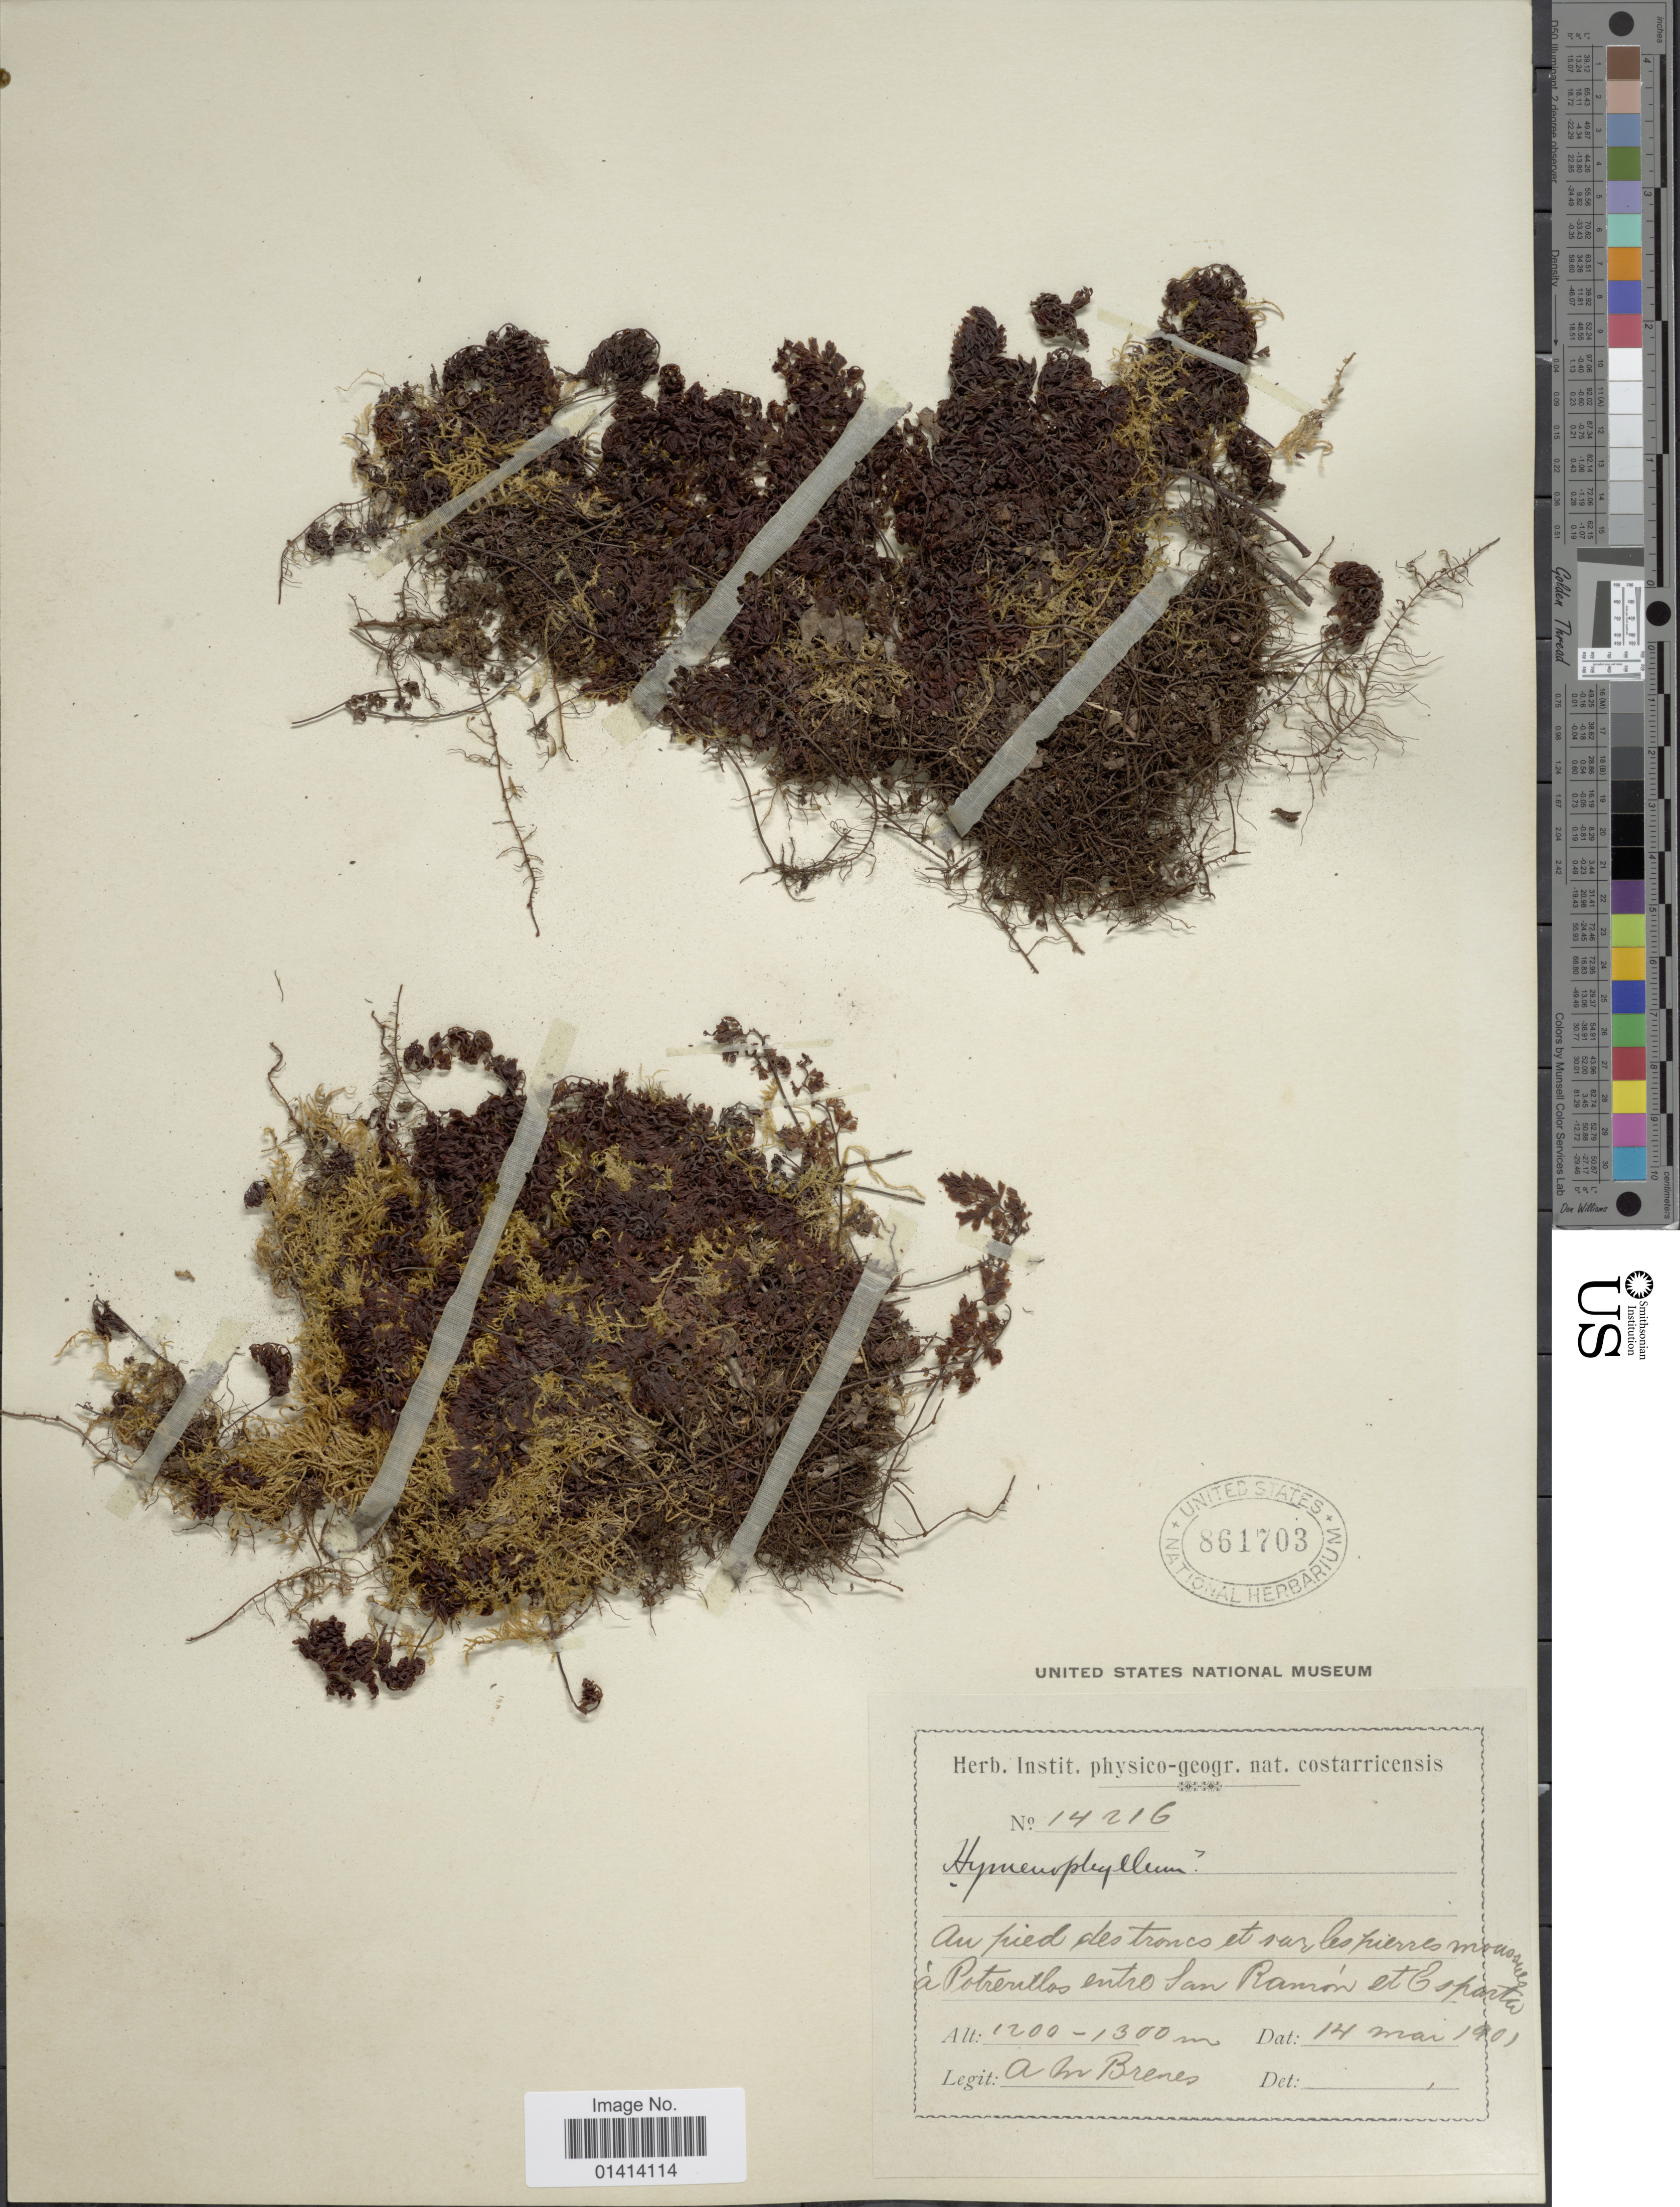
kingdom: Plantae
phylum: Tracheophyta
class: Polypodiopsida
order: Hymenophyllales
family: Hymenophyllaceae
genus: Hymenophyllum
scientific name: Hymenophyllum myriocarpum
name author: Hook.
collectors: A. Brenes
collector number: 14216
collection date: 1901-05-14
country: Costa Rica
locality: Potrerillos entre San Ramón et Esparta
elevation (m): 1200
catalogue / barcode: US 861703